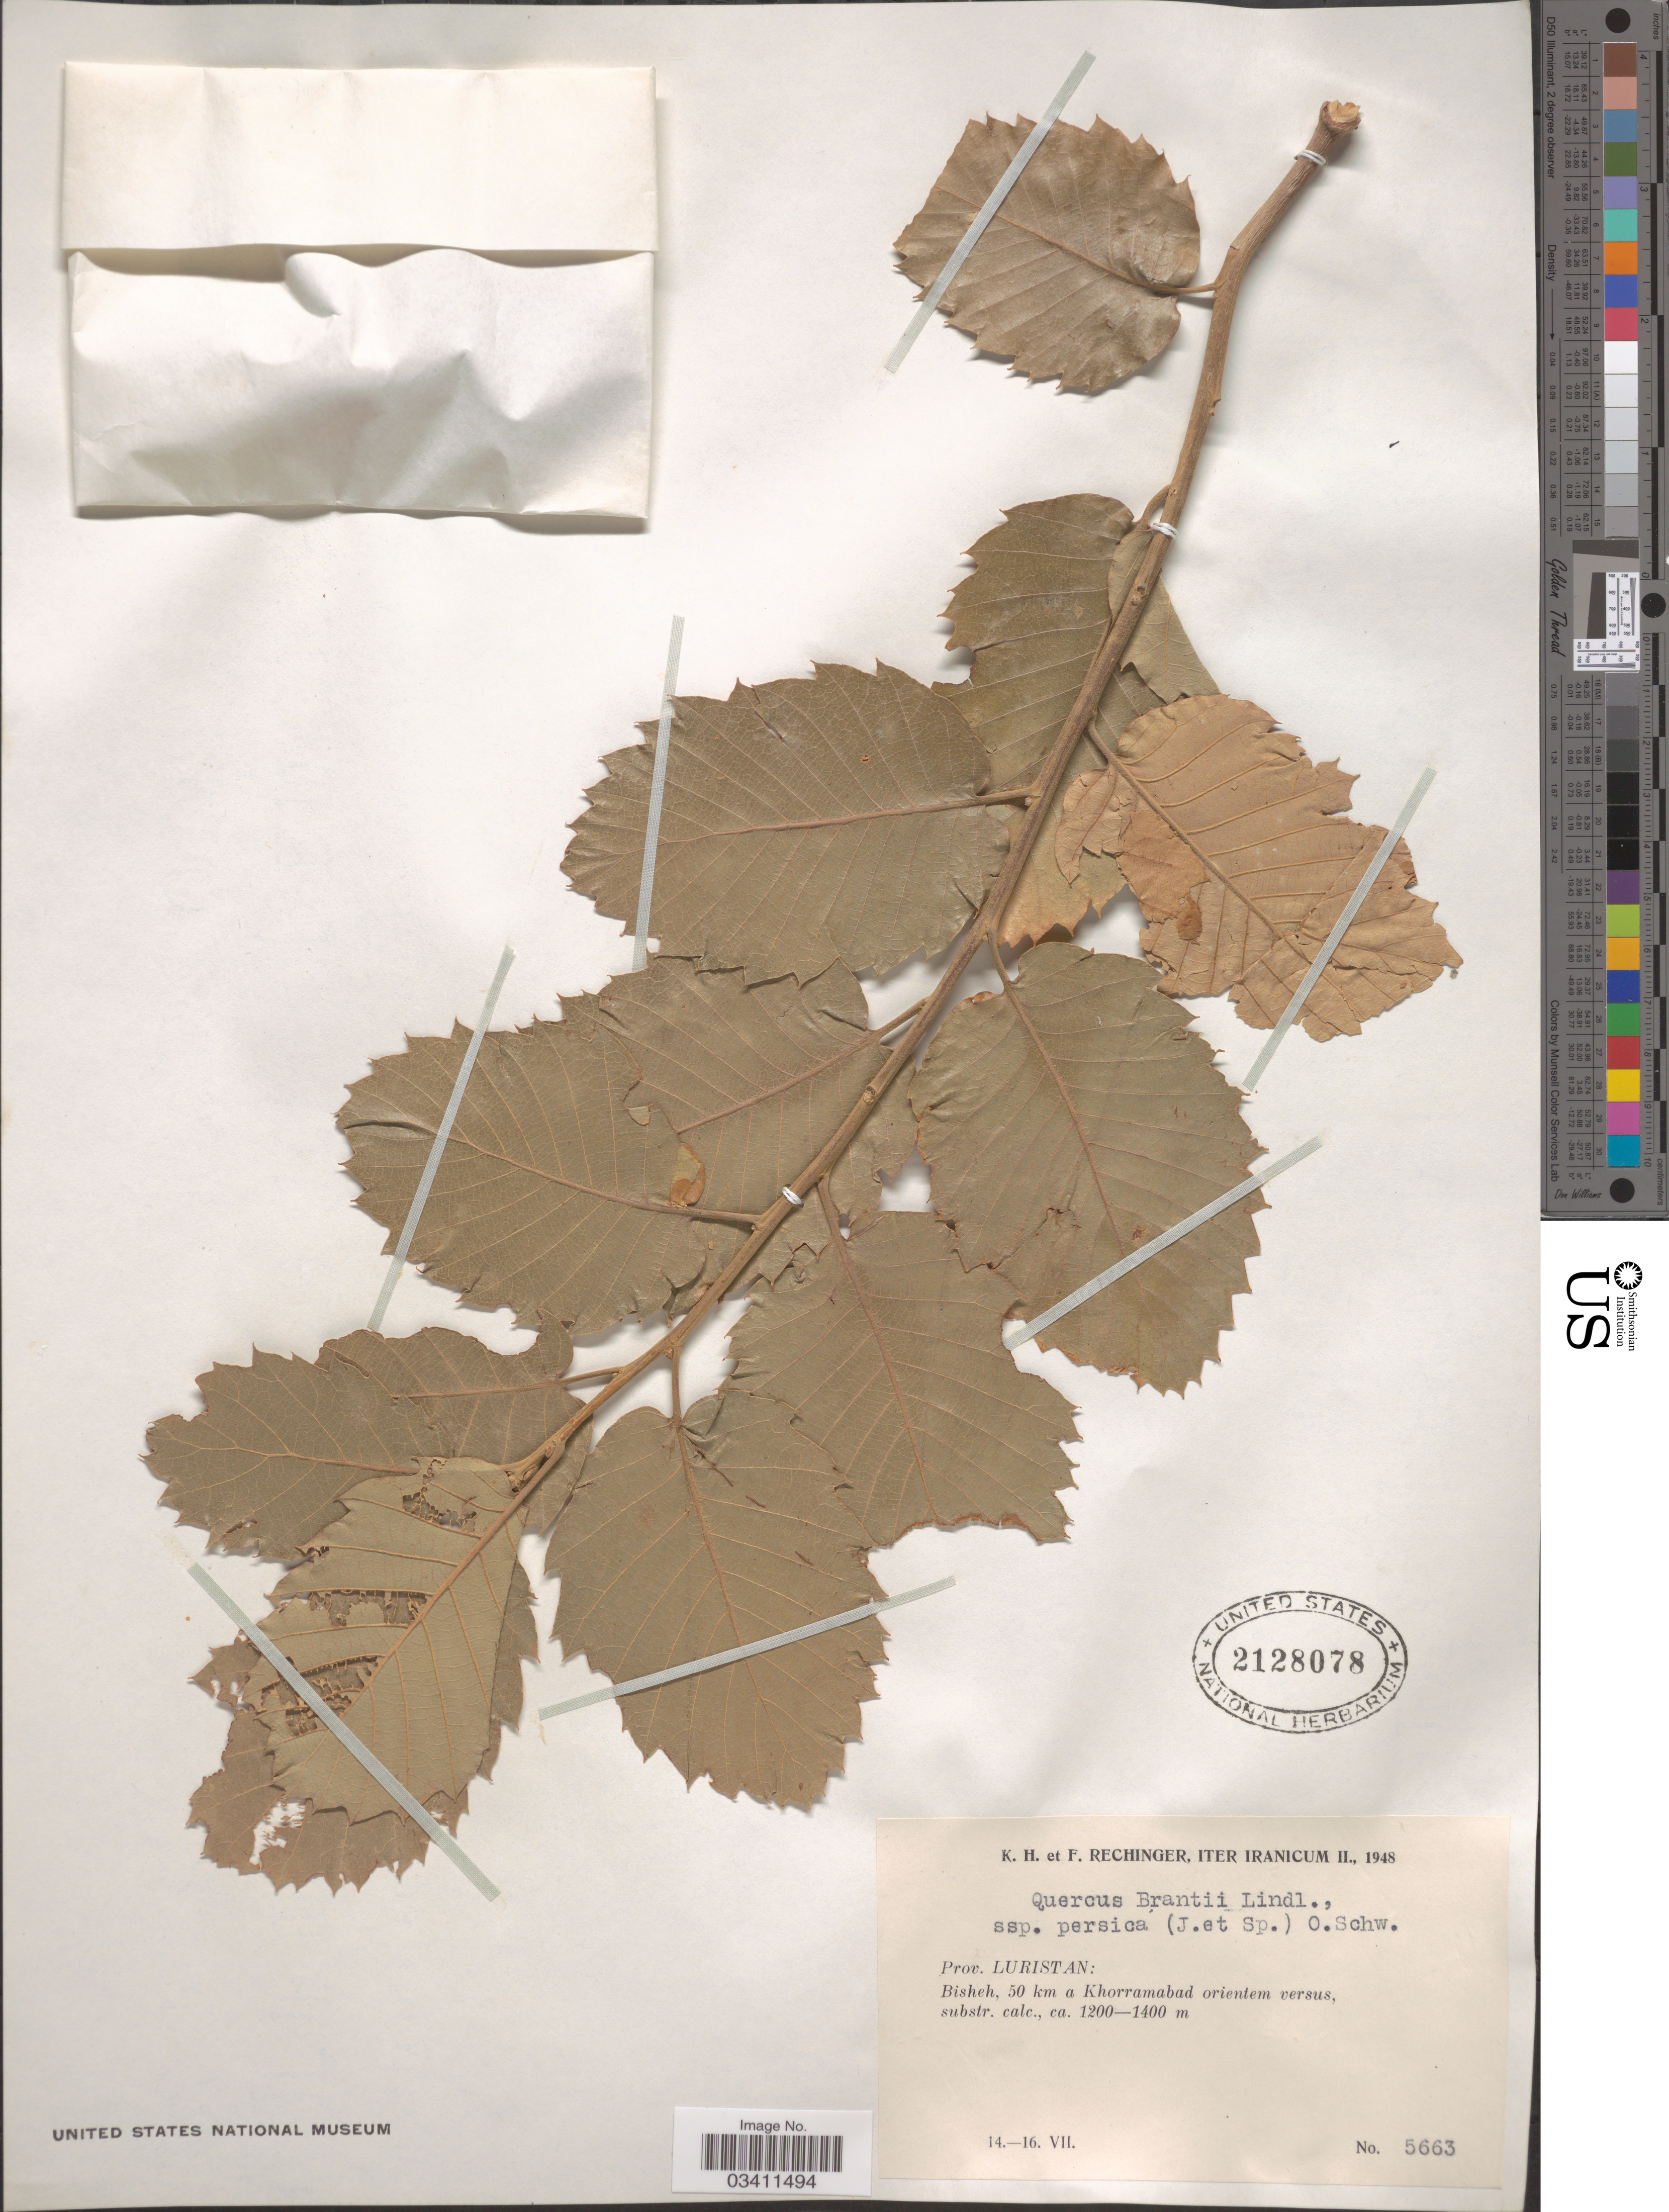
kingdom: Plantae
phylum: Tracheophyta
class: Magnoliopsida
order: Fagales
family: Fagaceae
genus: Quercus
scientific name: Quercus brantii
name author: Lindl.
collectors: K. H. Rechinger & F. Rechinger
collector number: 5663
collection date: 1948-07-14/1948-07-16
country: Iran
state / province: Lorestan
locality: Prov. Luristan: Bisheh, 50 km a Khorramabad orientem versus, substr. calc.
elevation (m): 1200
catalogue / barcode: US 2128078